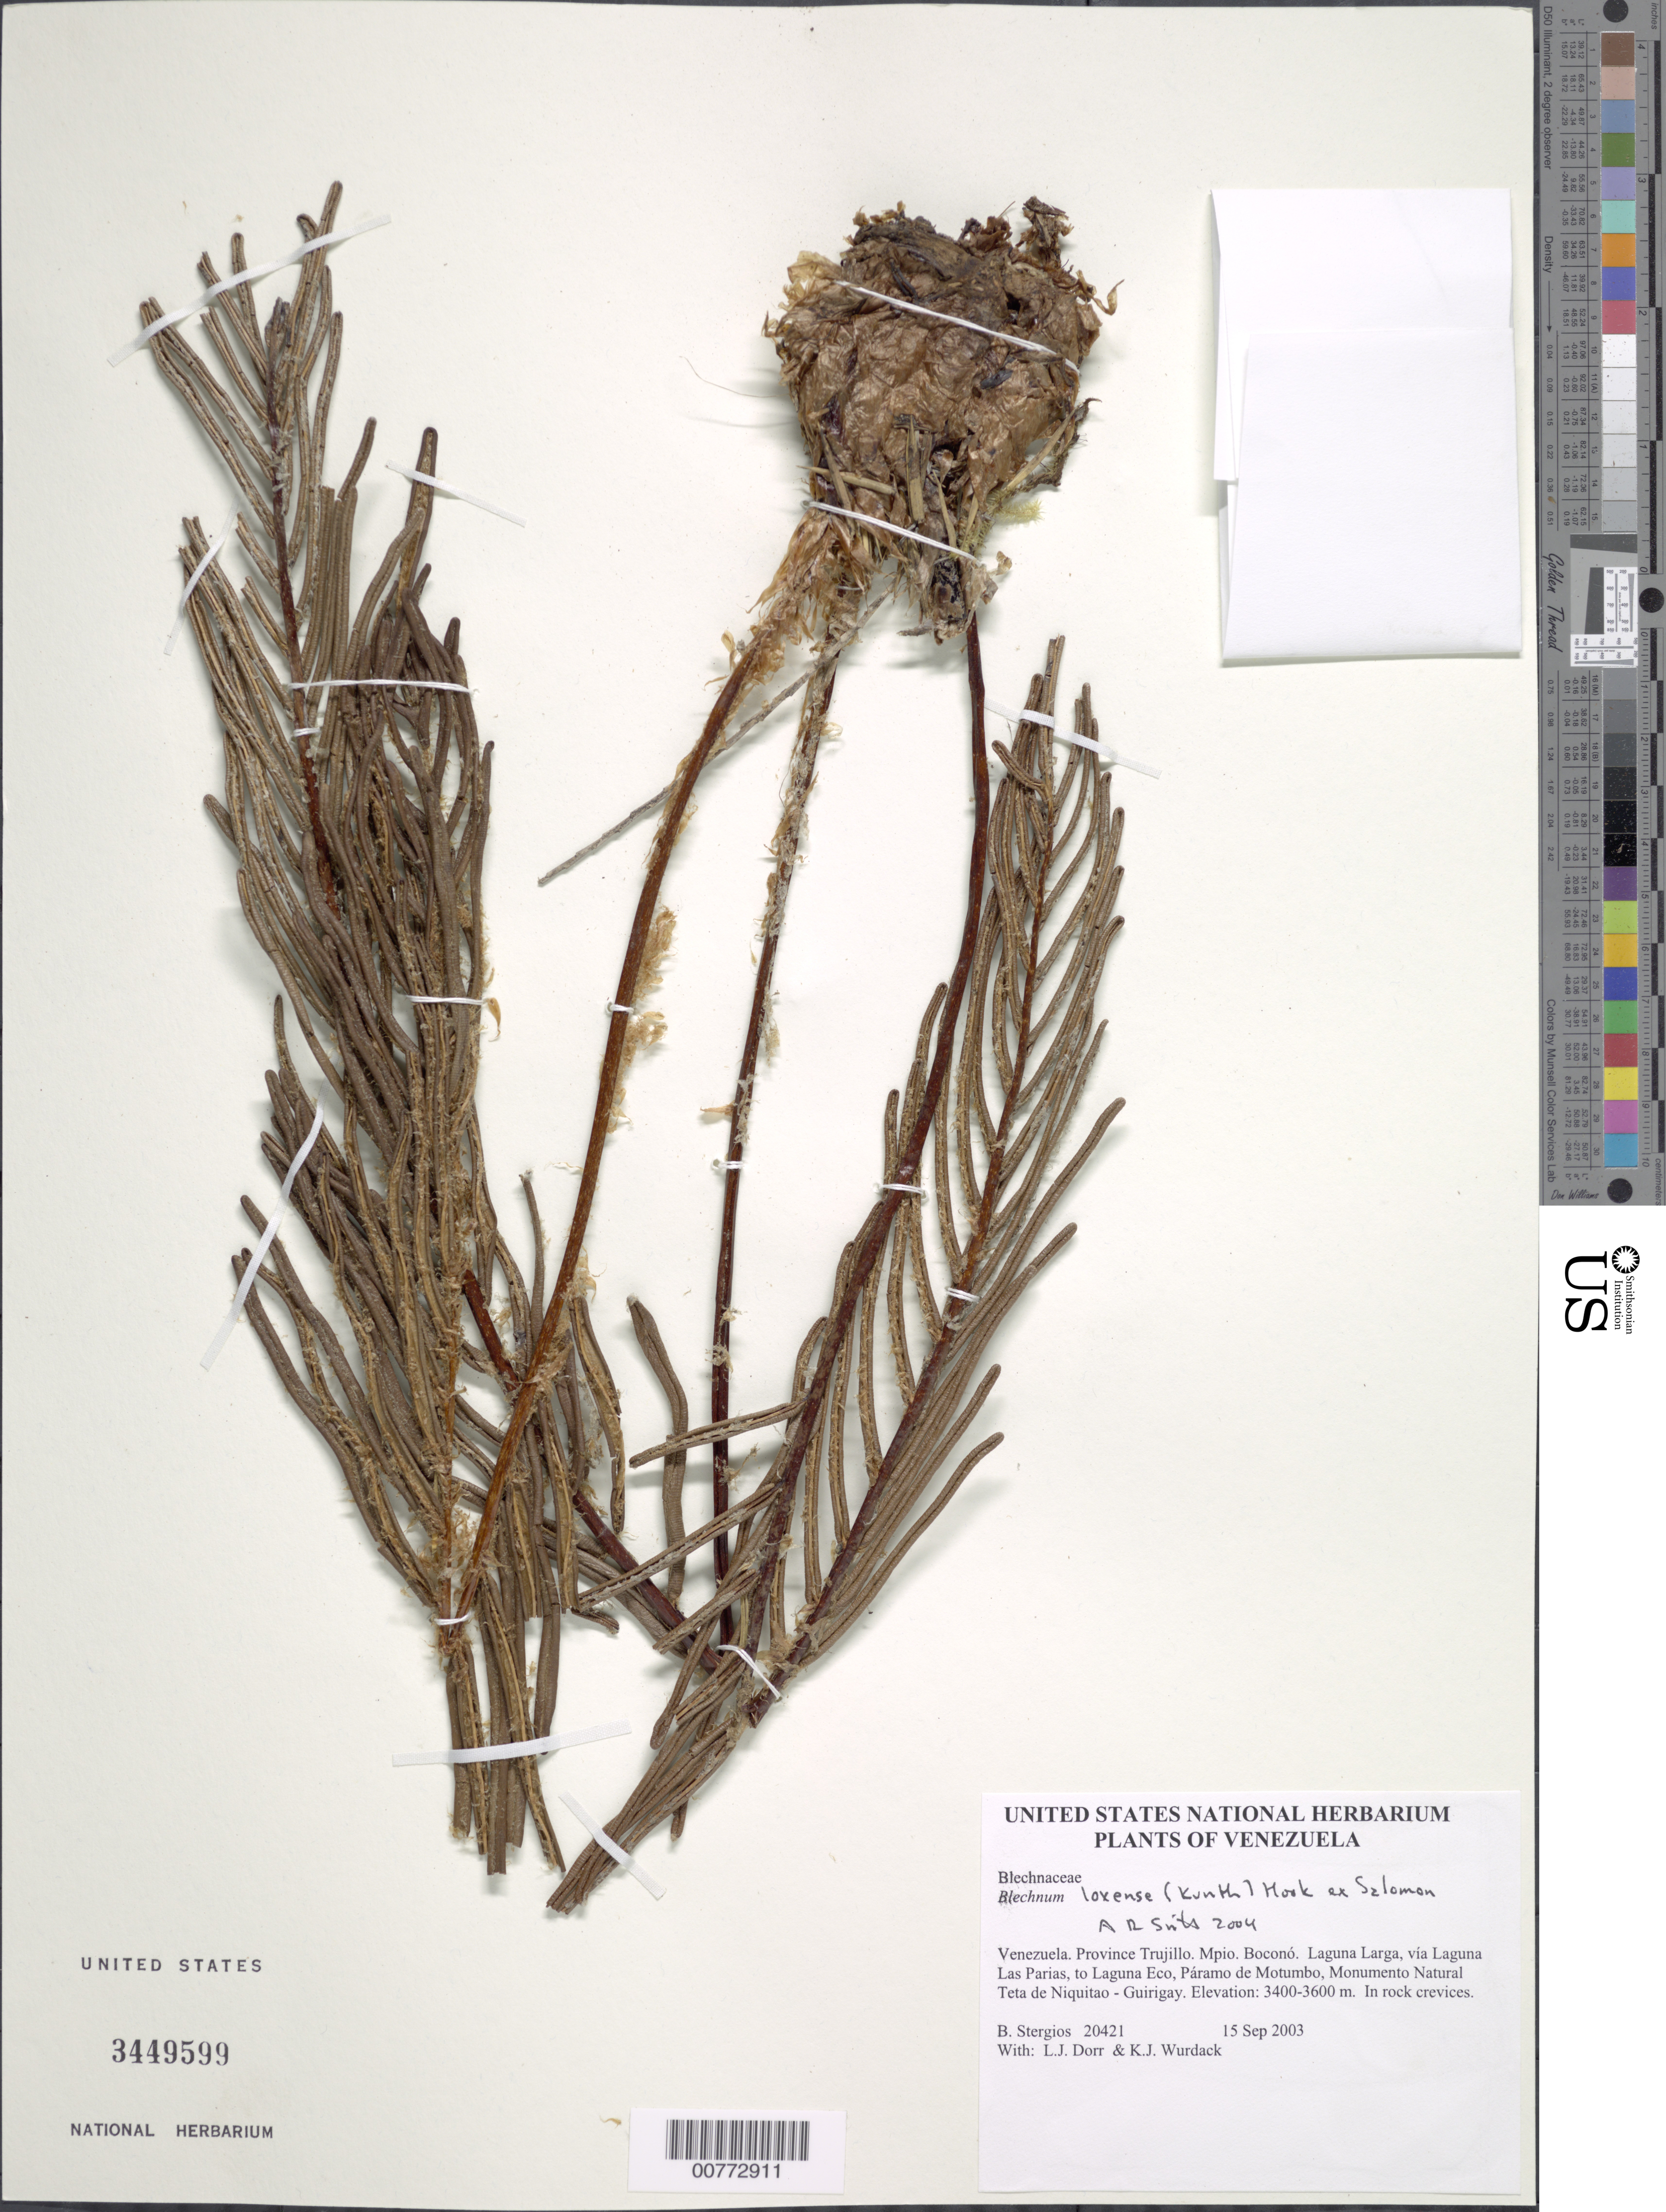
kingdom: Plantae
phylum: Tracheophyta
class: Polypodiopsida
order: Polypodiales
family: Blechnaceae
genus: Blechnum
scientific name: Blechnum loxense var. loxense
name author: (Kunth) Hook. ex Salomon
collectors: B. G. Stergios, L. J. Dorr & K. Wurdack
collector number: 20421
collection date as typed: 15 Sep 2003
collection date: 2003-09-15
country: Venezuela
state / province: Trujillo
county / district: Boconó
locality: Laguna Larga, vía Laguna Las Parias, to Laguna Eco, Páramo de Motumbo, Monumento Natural Teta de Niquitao - Guirigay.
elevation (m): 3400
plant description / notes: MO, NY, PORT, UC, US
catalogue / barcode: US 3449599